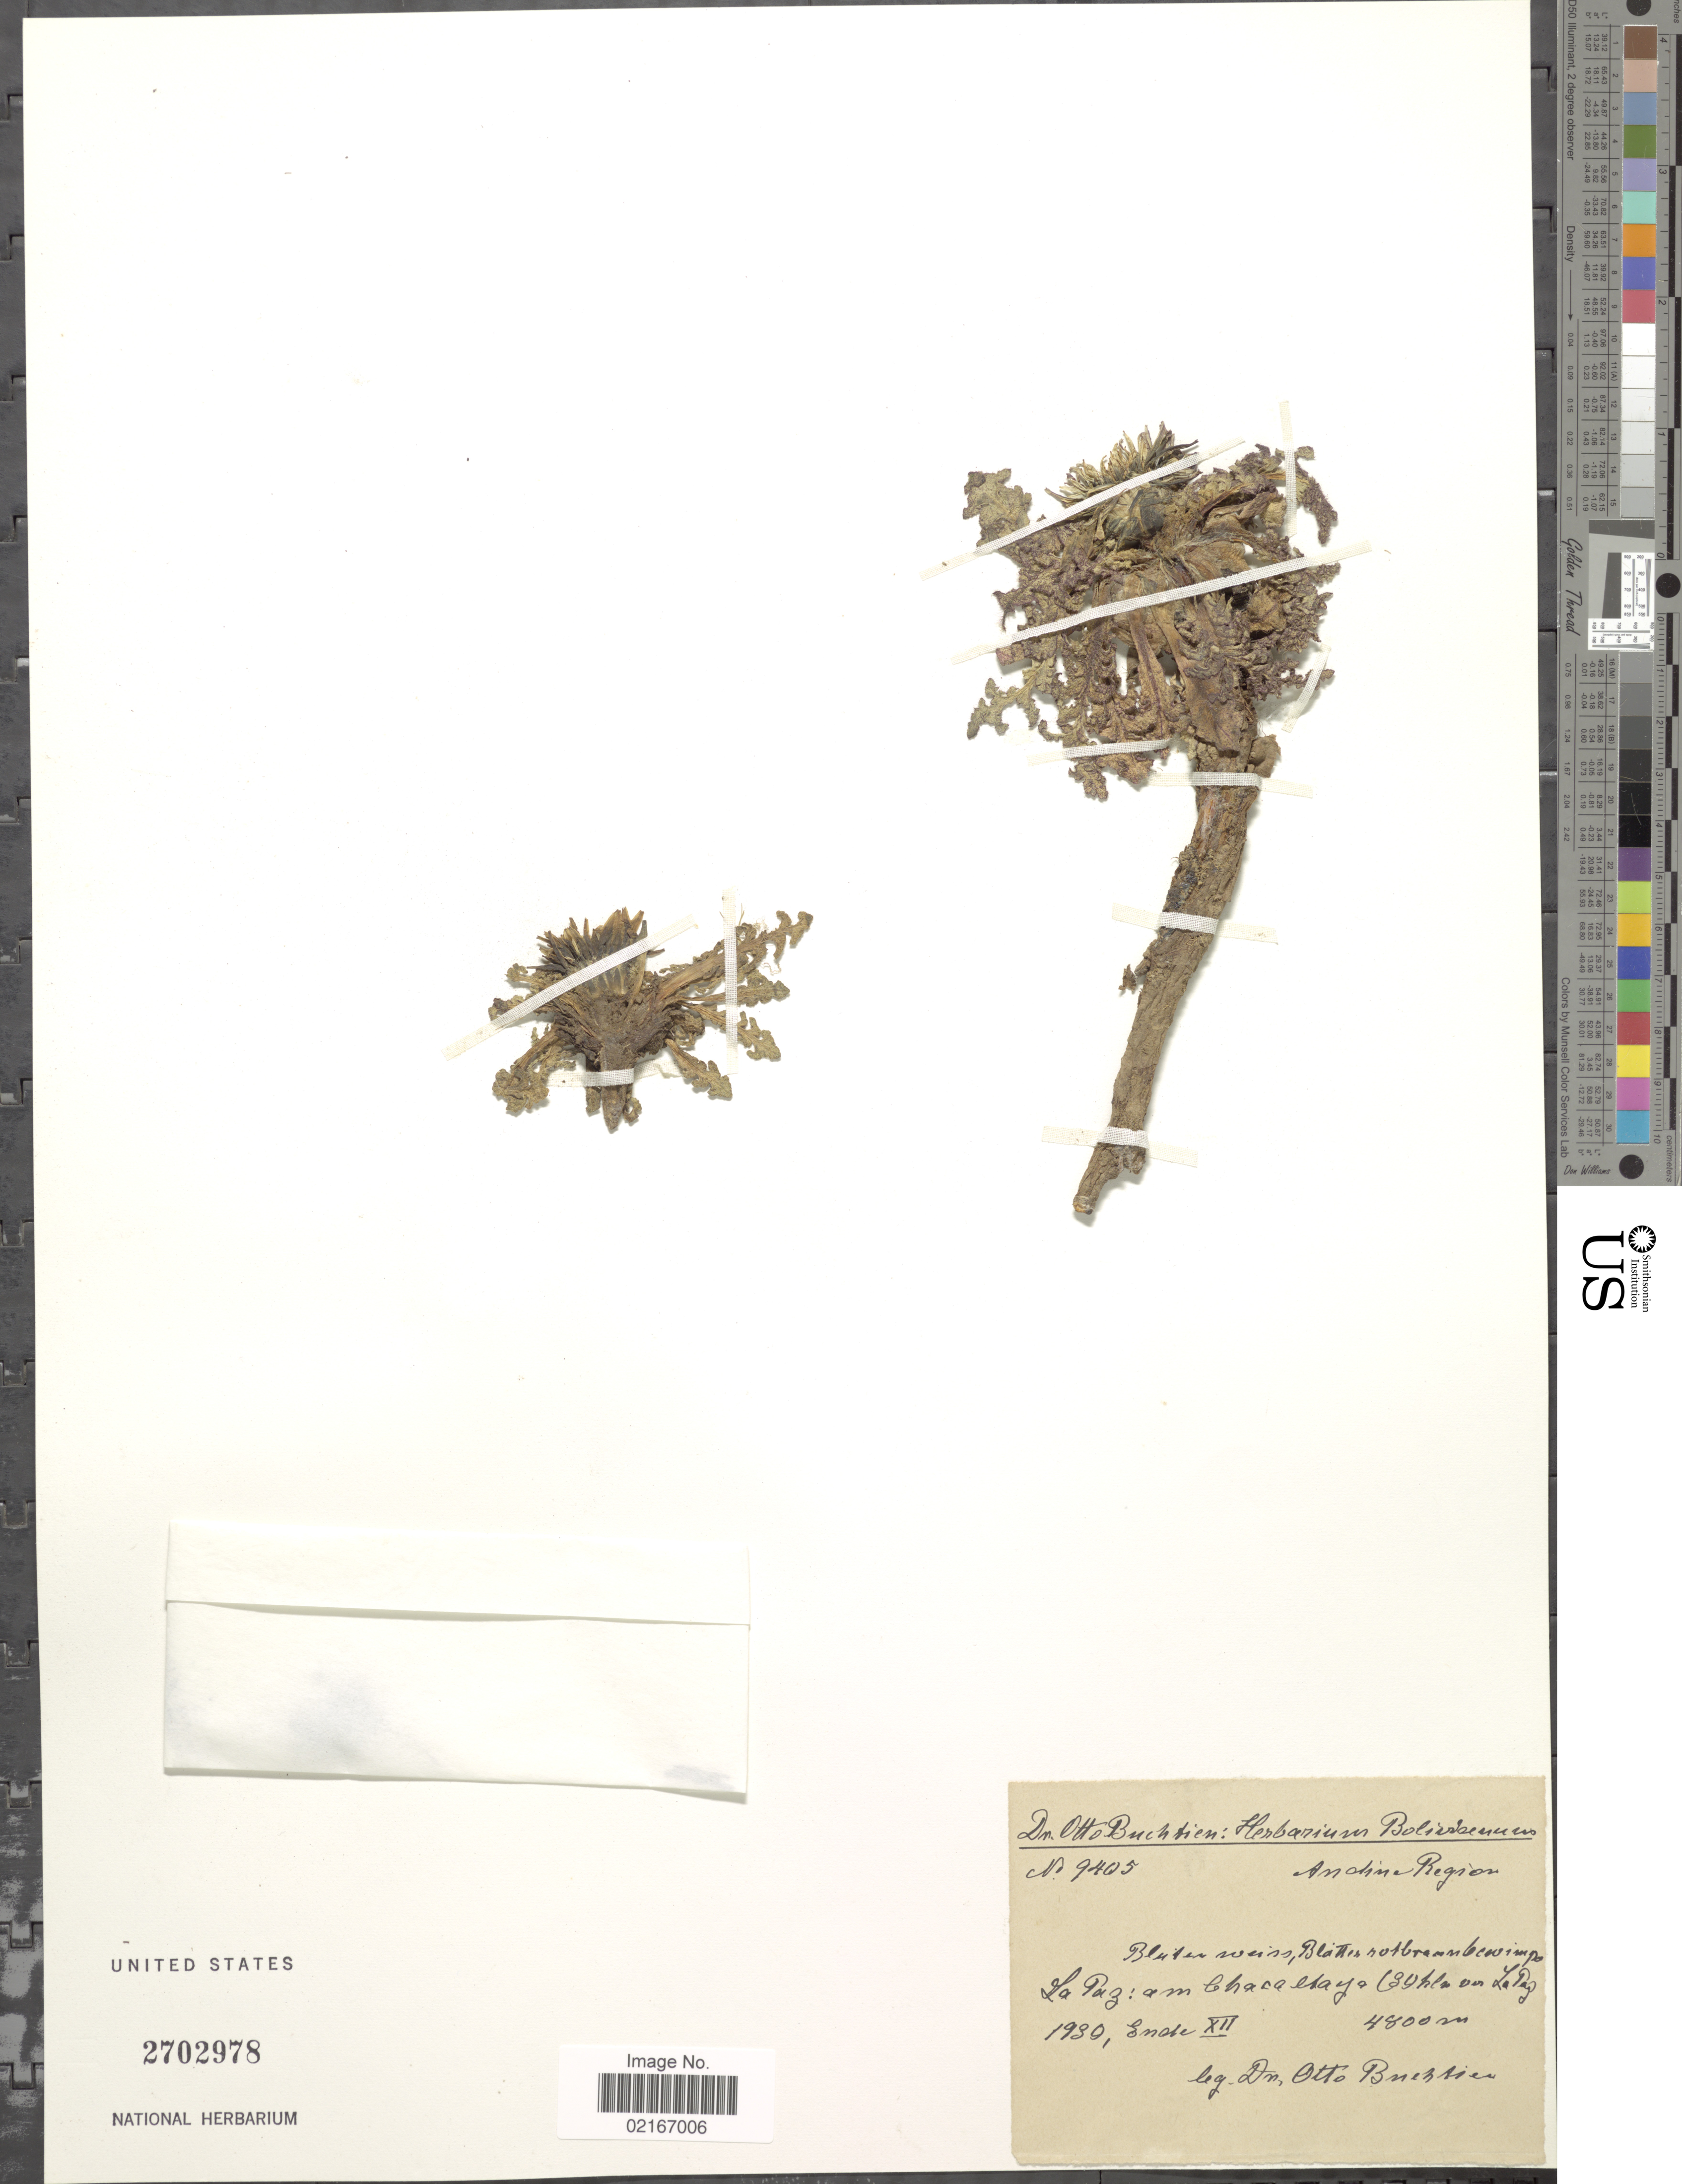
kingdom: Plantae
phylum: Tracheophyta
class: Magnoliopsida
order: Asterales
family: Asteraceae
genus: Hypochaeris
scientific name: Hypochaeris sp.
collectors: O. Buchtien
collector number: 9405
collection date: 1930-12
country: Bolivia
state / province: La Paz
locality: Andine Region, La Paz: am Chacaltaya (30 klm von La Paz)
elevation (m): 4800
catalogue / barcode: US 2702978